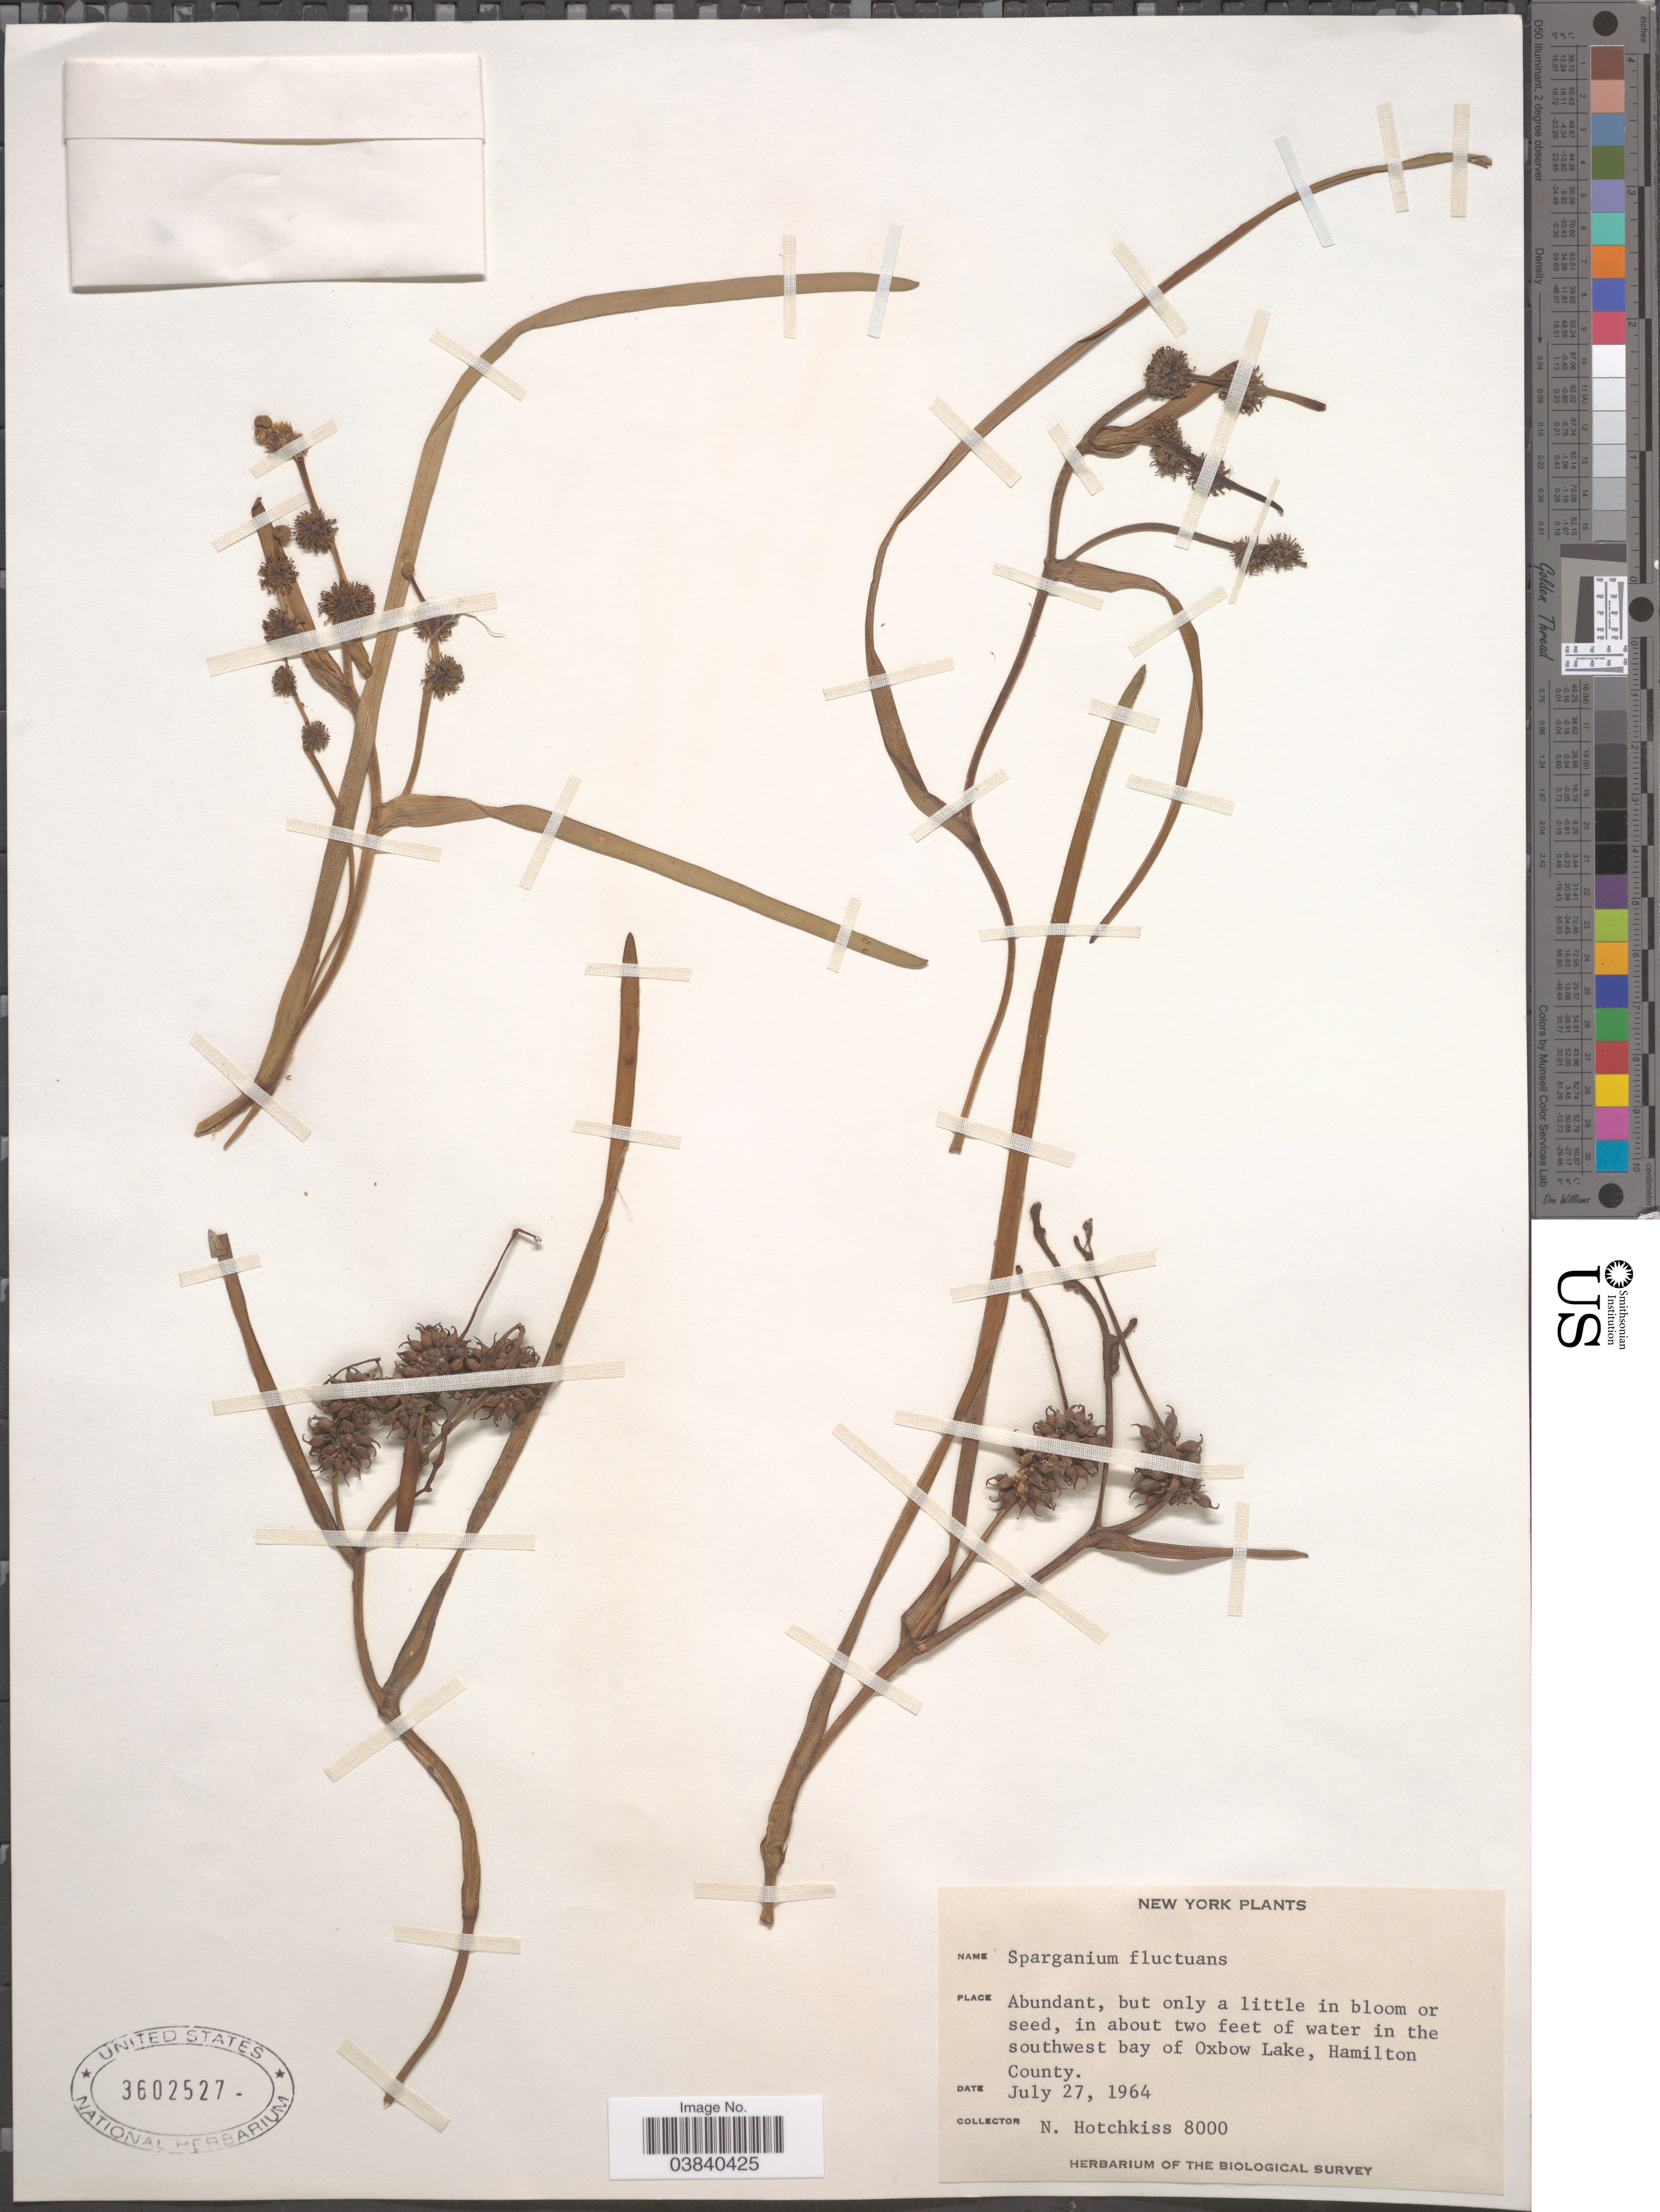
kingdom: Plantae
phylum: Tracheophyta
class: Liliopsida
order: Poales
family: Typhaceae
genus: Sparganium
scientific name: Sparganium fluctuans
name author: (Engelm.) B.L. Rob.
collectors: N. Hotchkiss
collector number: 8000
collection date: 1964-07-27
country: United States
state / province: New York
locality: In the southwest bay of Oxbow Lake, Hamilton County.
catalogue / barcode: US 3602527